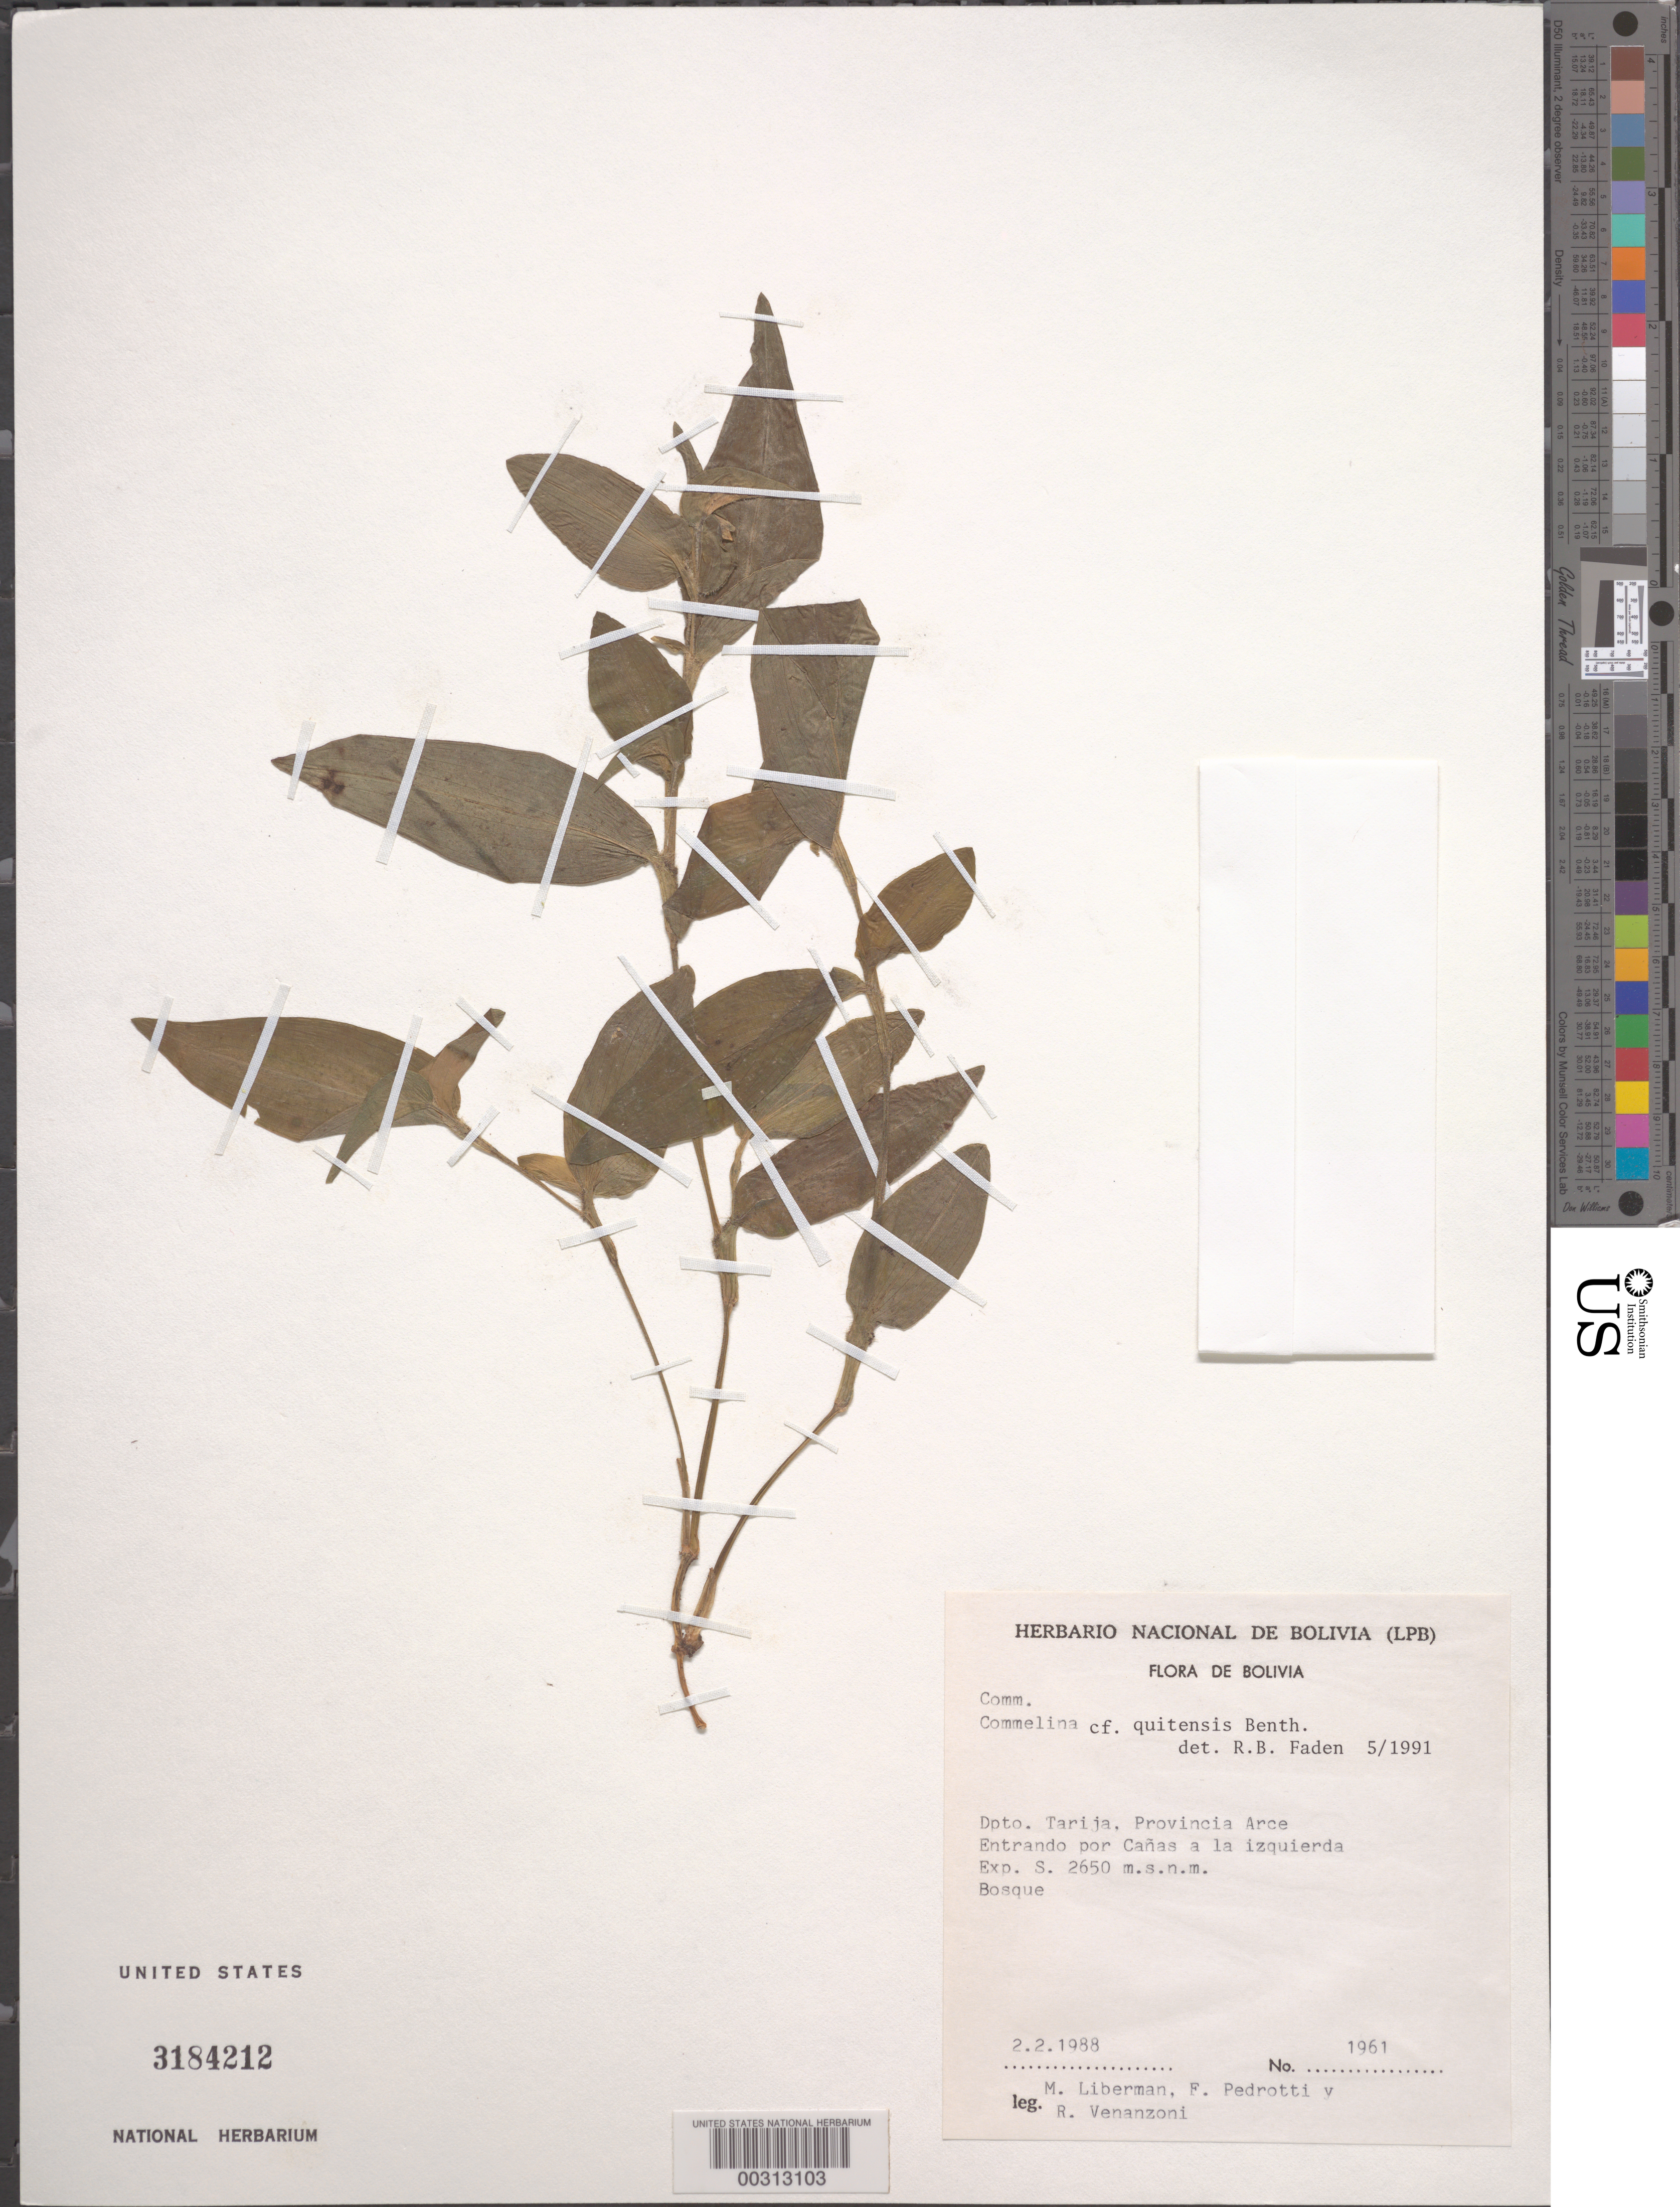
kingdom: Plantae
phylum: Tracheophyta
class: Liliopsida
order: Commelinales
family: Commelinaceae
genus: Commelina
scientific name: Commelina quitensis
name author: Benth.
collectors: M. Liberman, F. Pedrotti & R. Venanzoni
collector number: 1961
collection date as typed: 02 Feb 1988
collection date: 1988-02-02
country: Bolivia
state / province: Tarija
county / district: Arce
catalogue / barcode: US 3184212